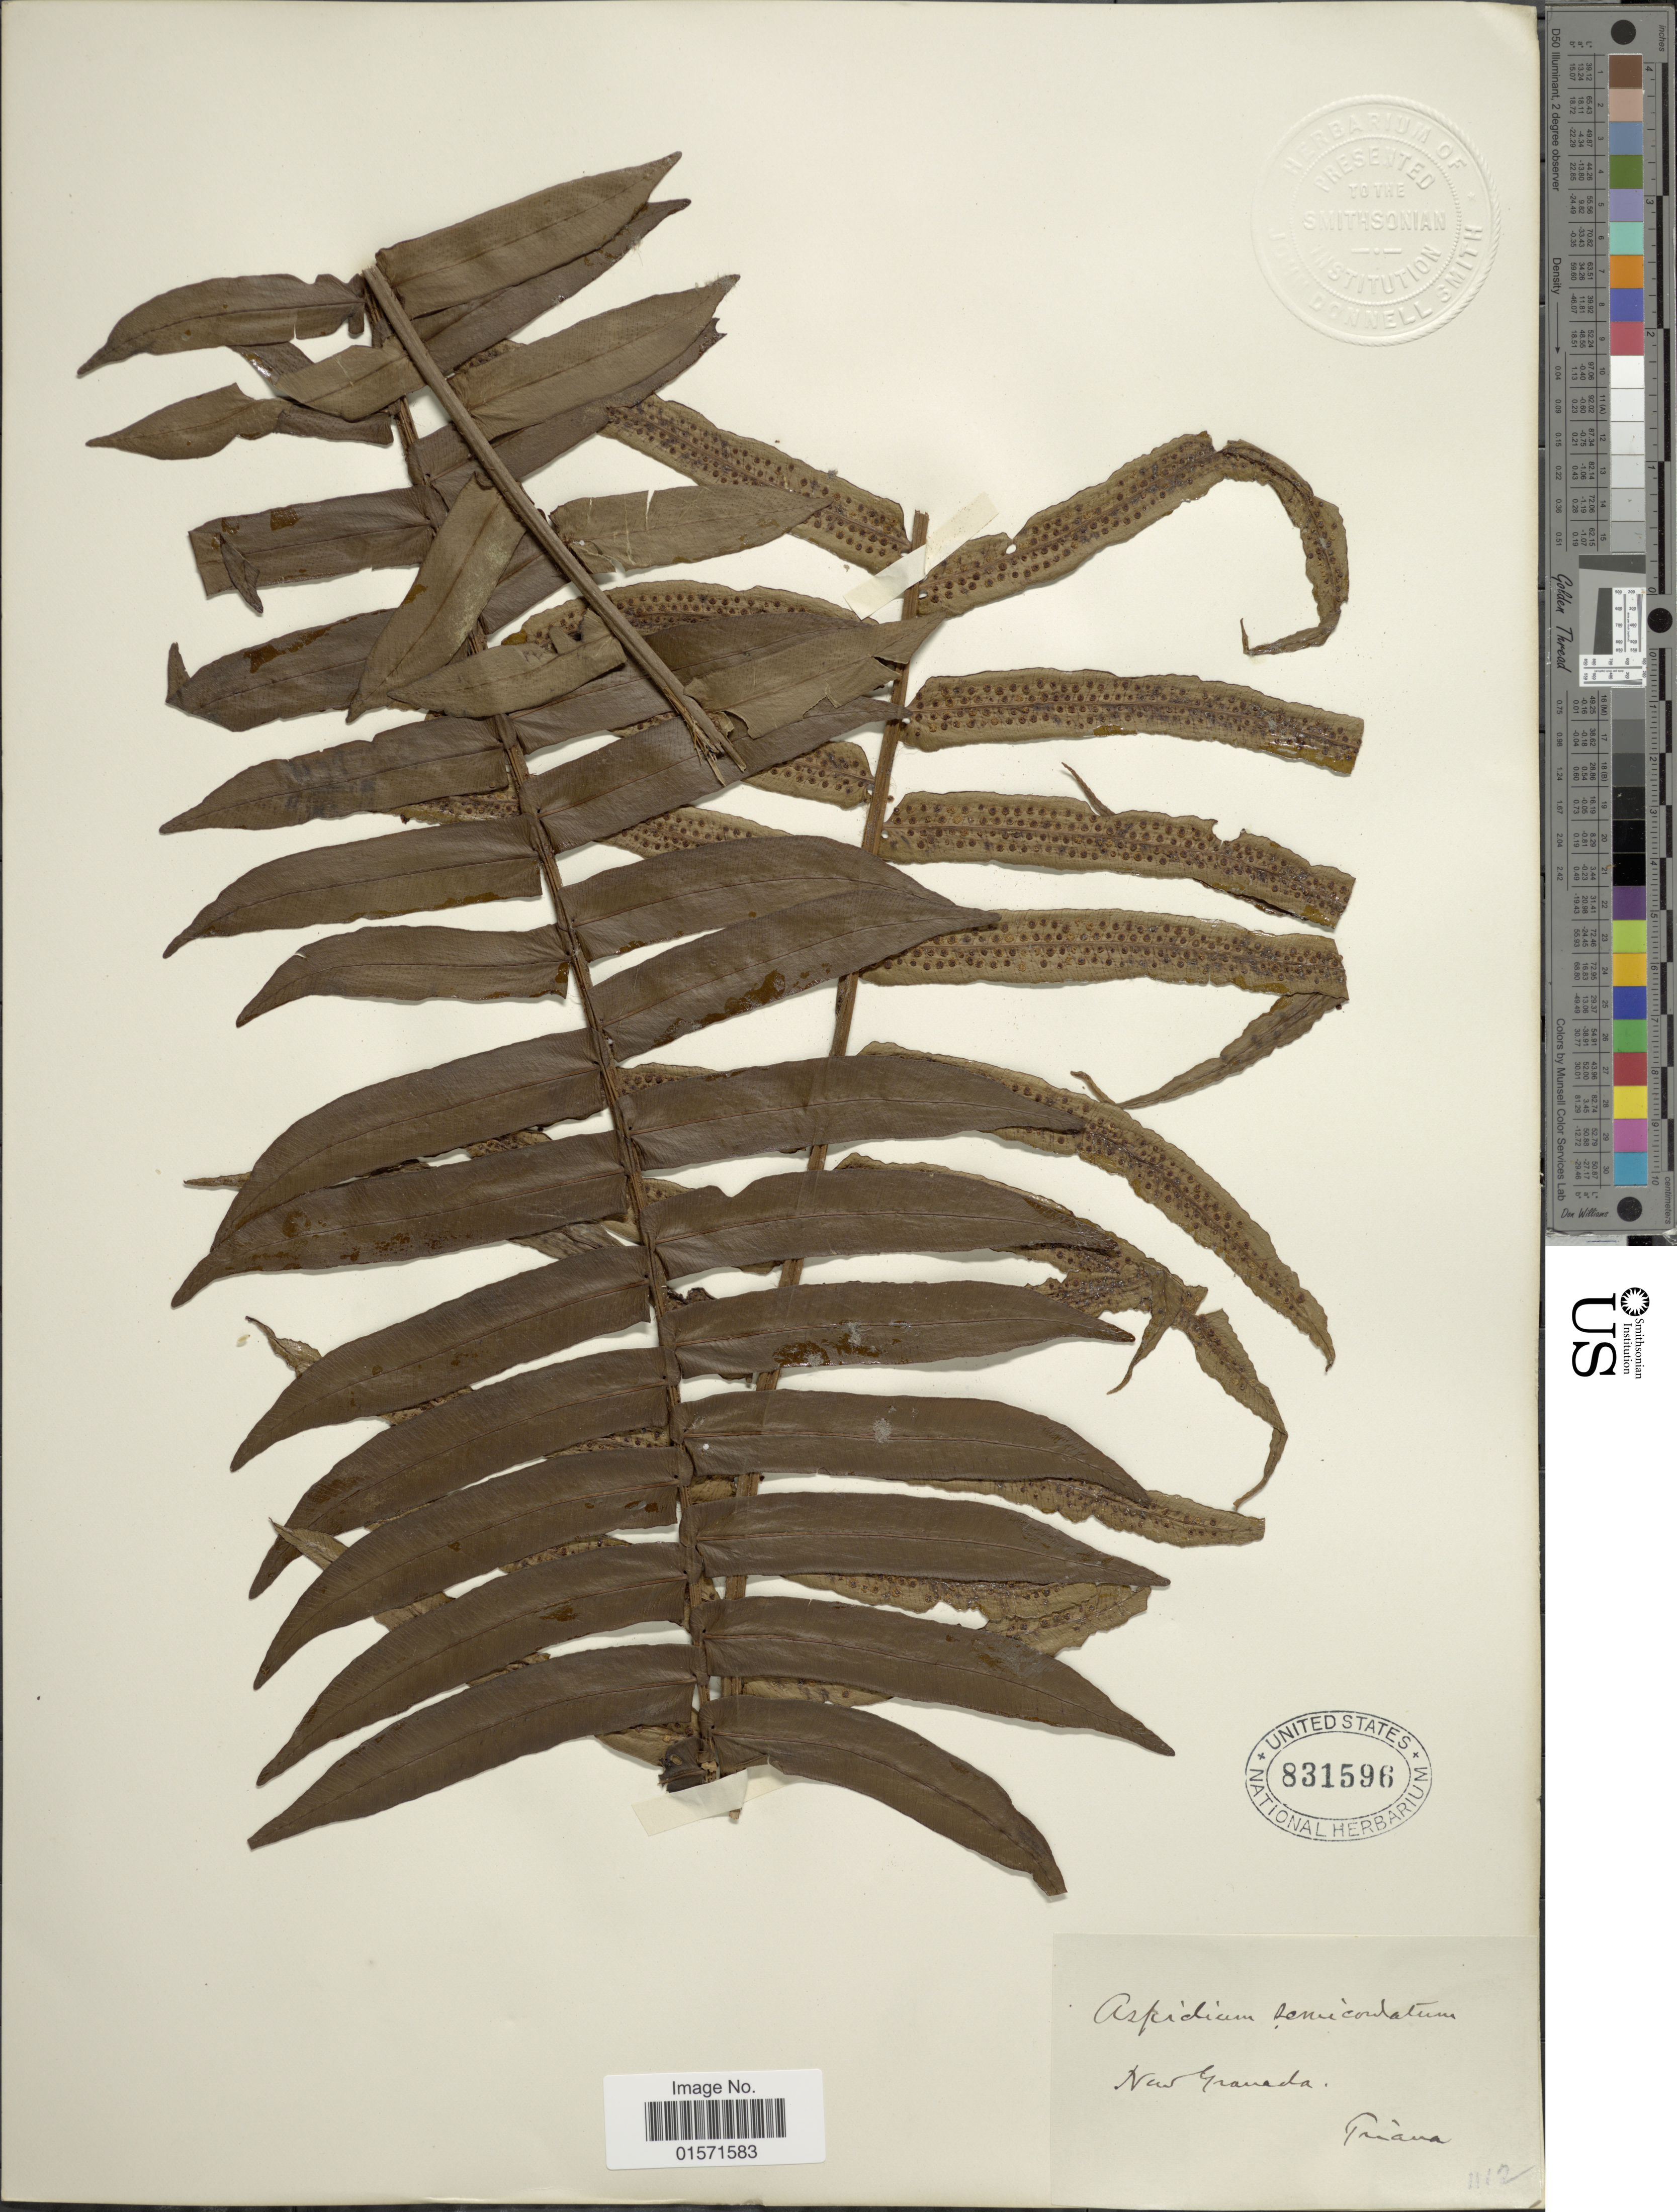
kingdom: Plantae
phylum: Tracheophyta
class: Polypodiopsida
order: Polypodiales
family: Lomariopsidaceae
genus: Cyclopeltis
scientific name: Cyclopeltis semicordata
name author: (Sw.) J. Sm.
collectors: Triana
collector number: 1112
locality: New Grenada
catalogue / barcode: US 831596